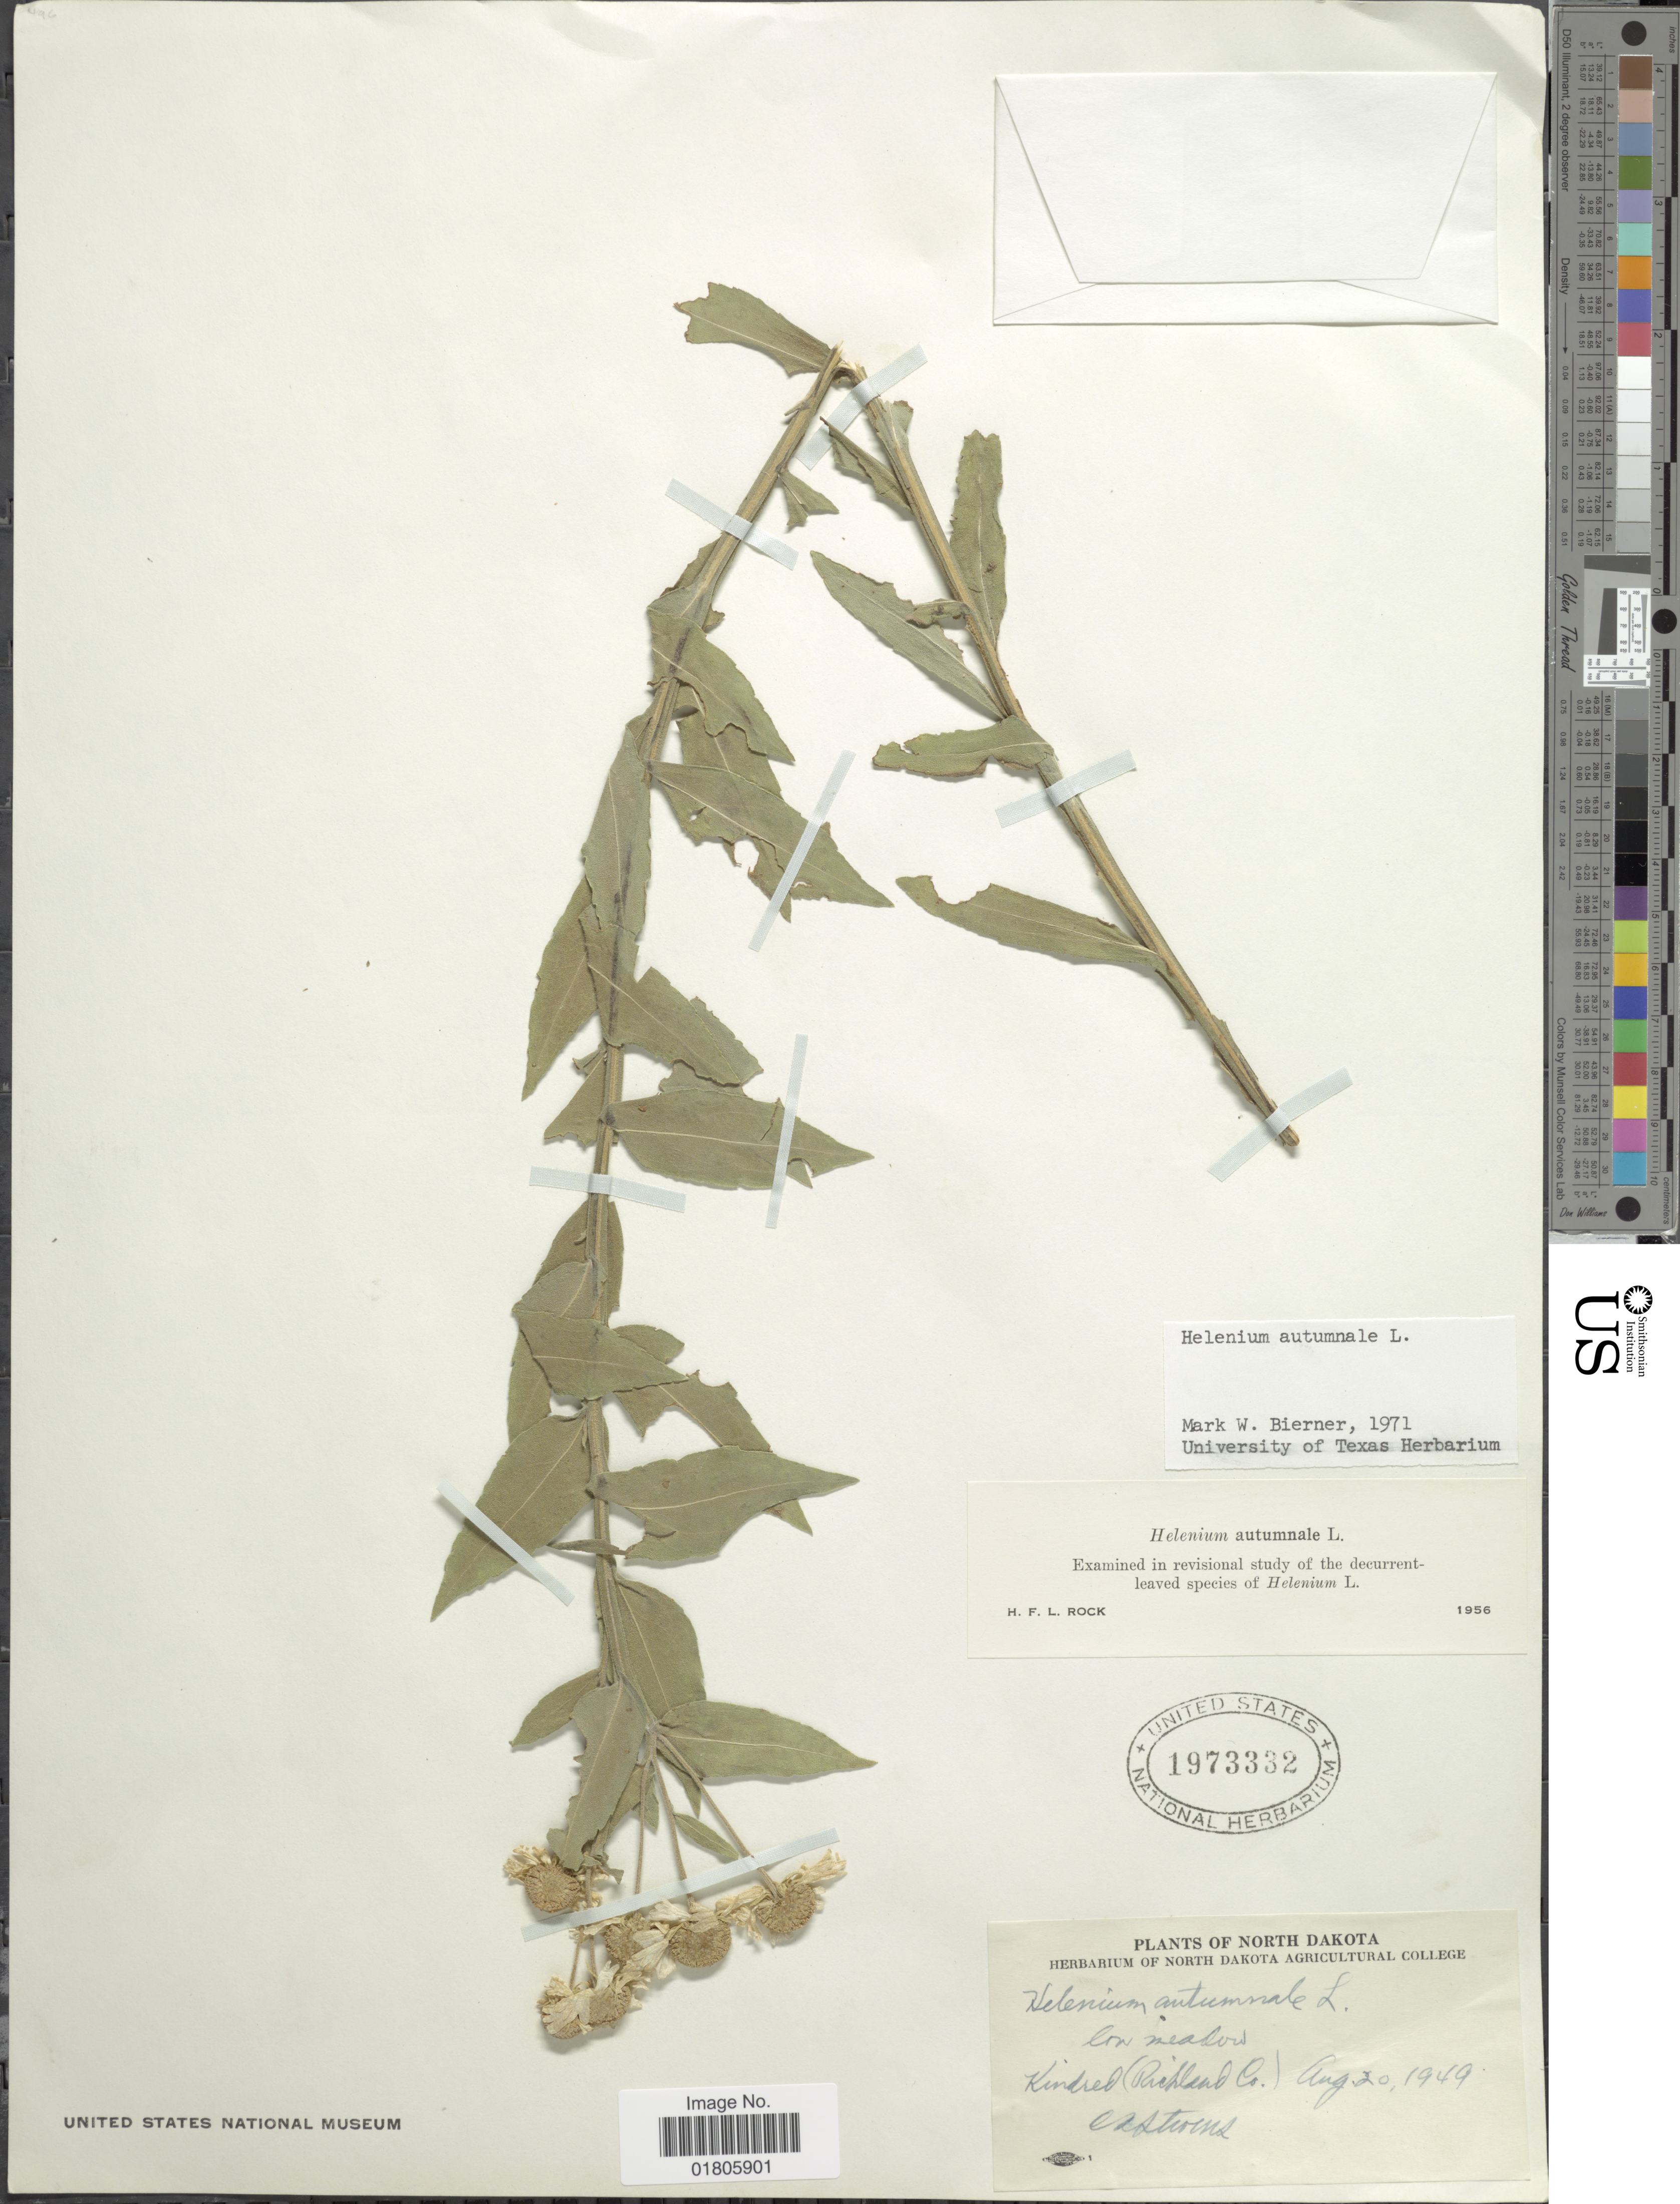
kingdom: Plantae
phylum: Tracheophyta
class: Magnoliopsida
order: Asterales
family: Asteraceae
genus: Helenium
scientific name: Helenium autumnale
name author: L.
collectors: E. Stearns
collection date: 1949-08-20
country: United States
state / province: North Dakota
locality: Kindred (Richard Co)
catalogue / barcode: US 1973332